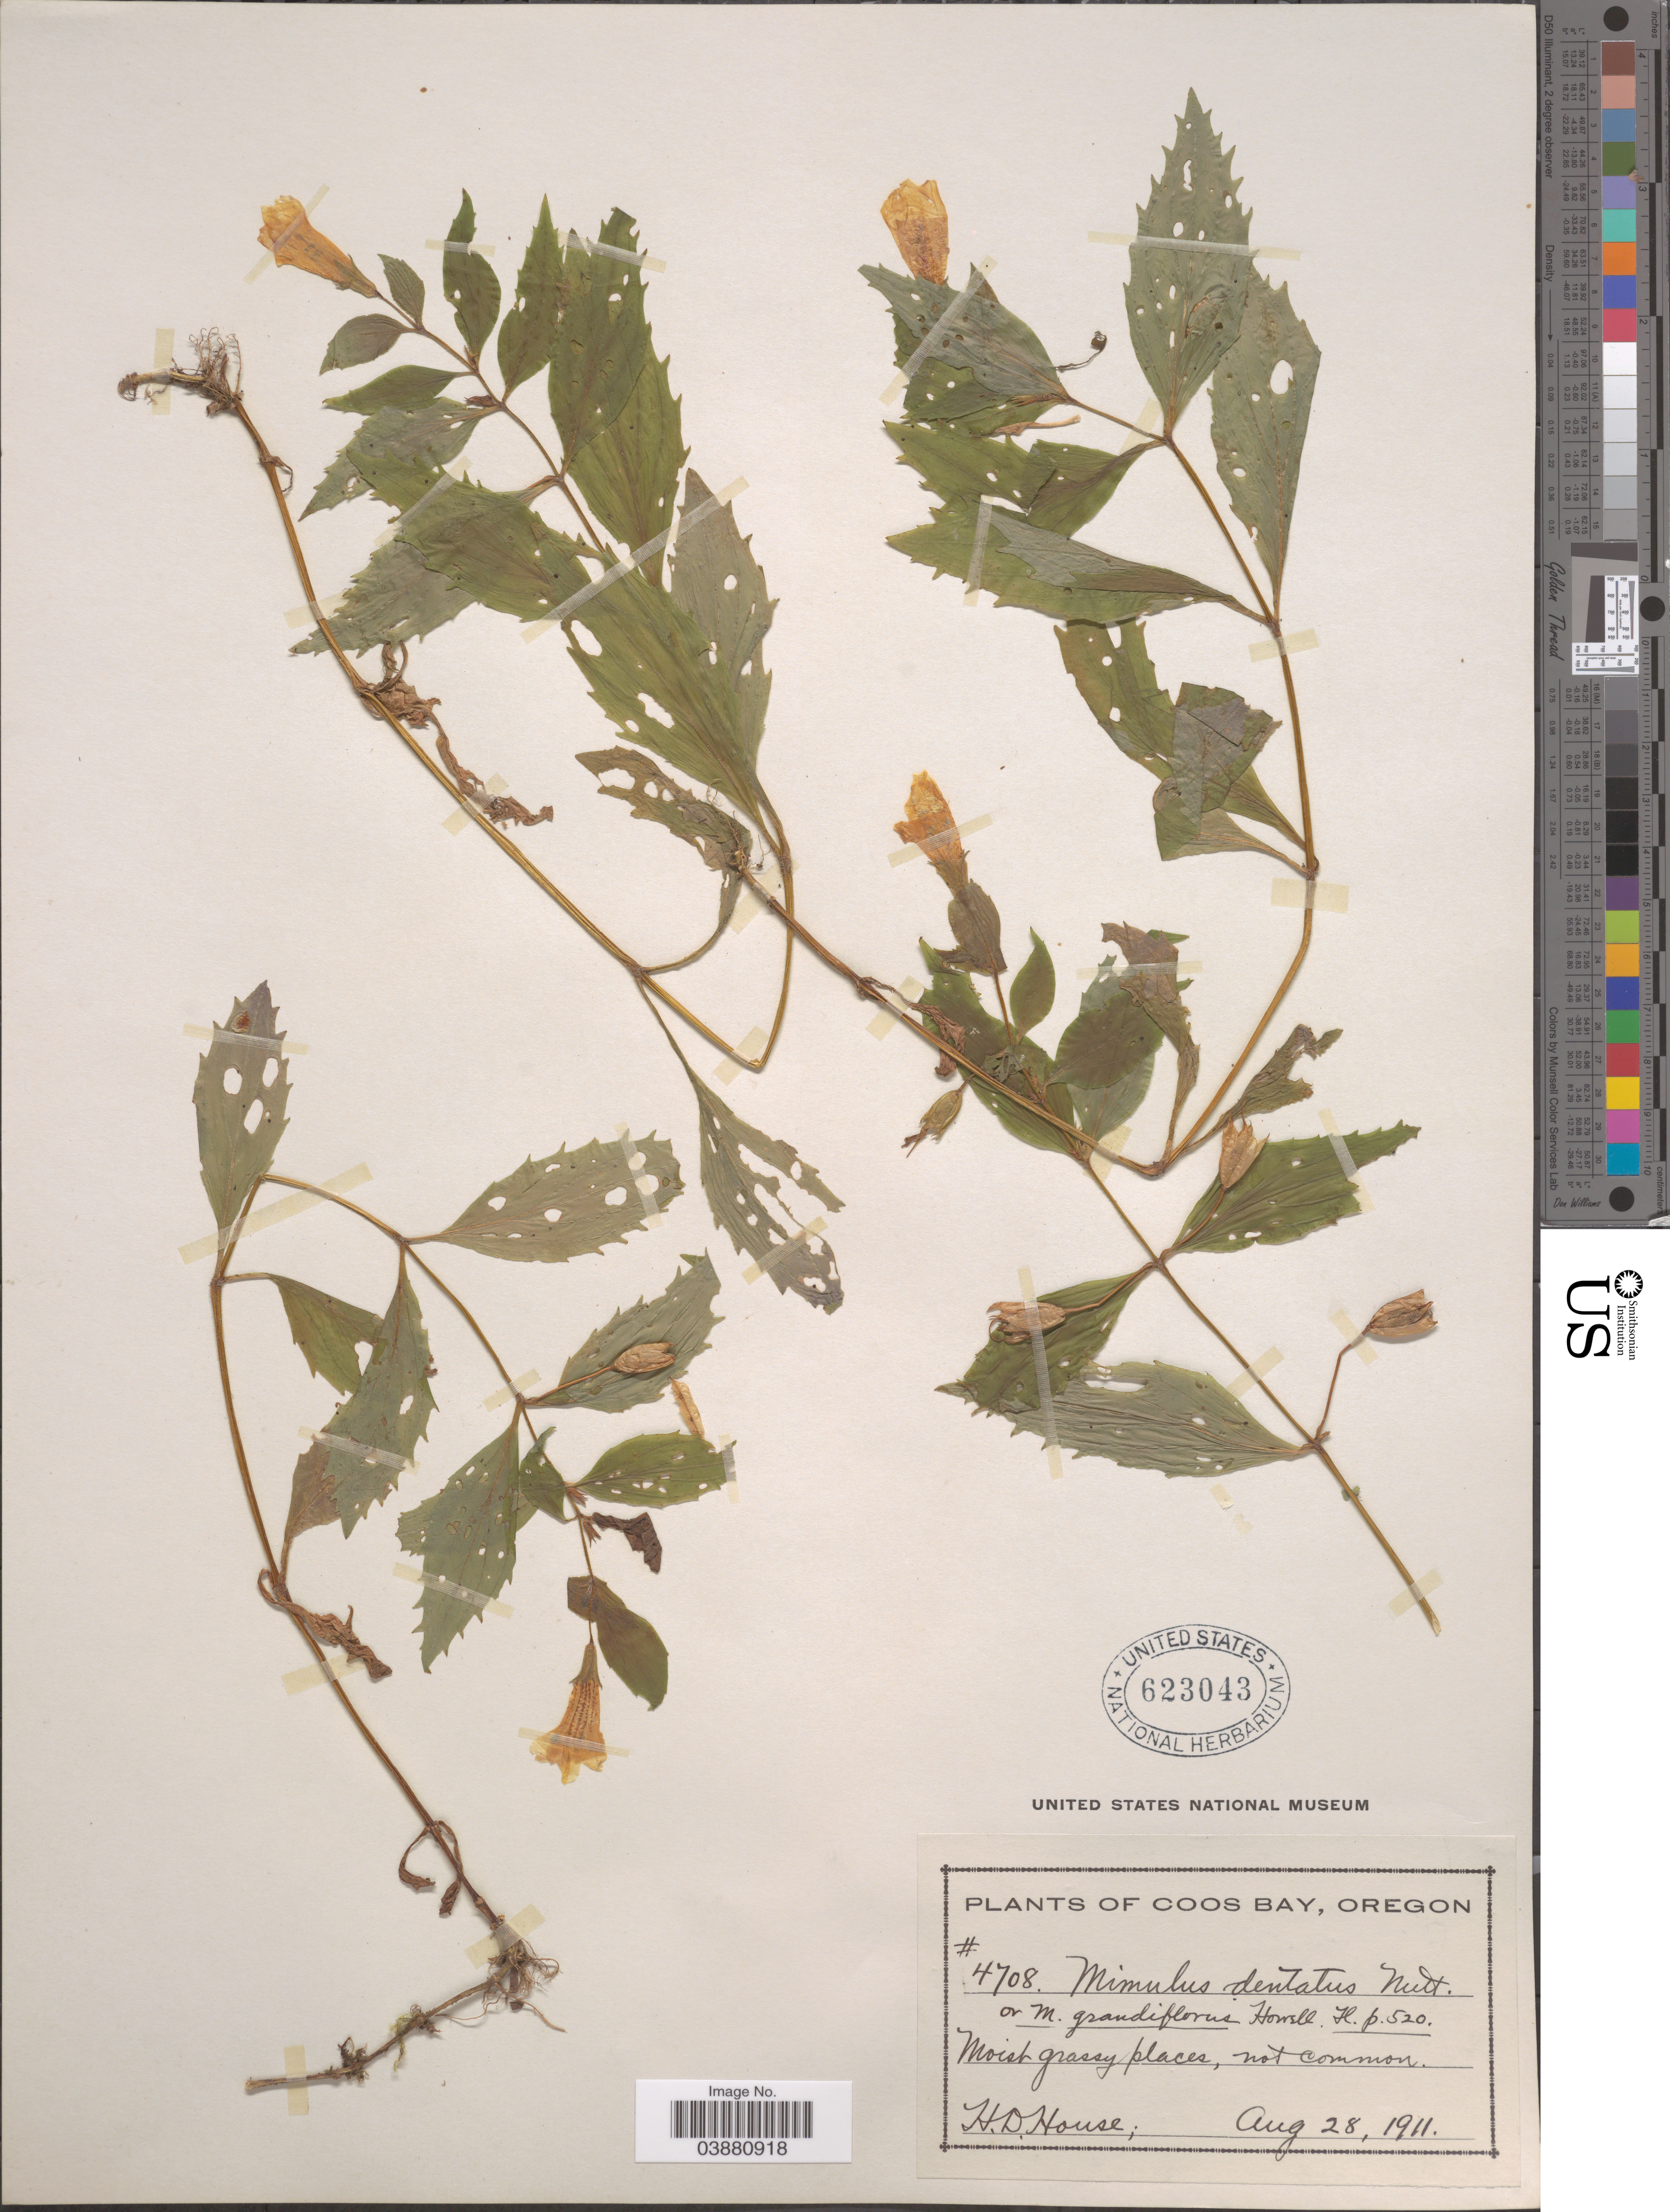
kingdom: Plantae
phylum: Tracheophyta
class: Magnoliopsida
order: Lamiales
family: Phrymaceae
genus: Mimulus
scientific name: Mimulus dentatus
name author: Nutt. ex Benth.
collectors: H. D. House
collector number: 4708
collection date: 1911-08-28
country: United States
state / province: Oregon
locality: Coos Bay.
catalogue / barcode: US 623043